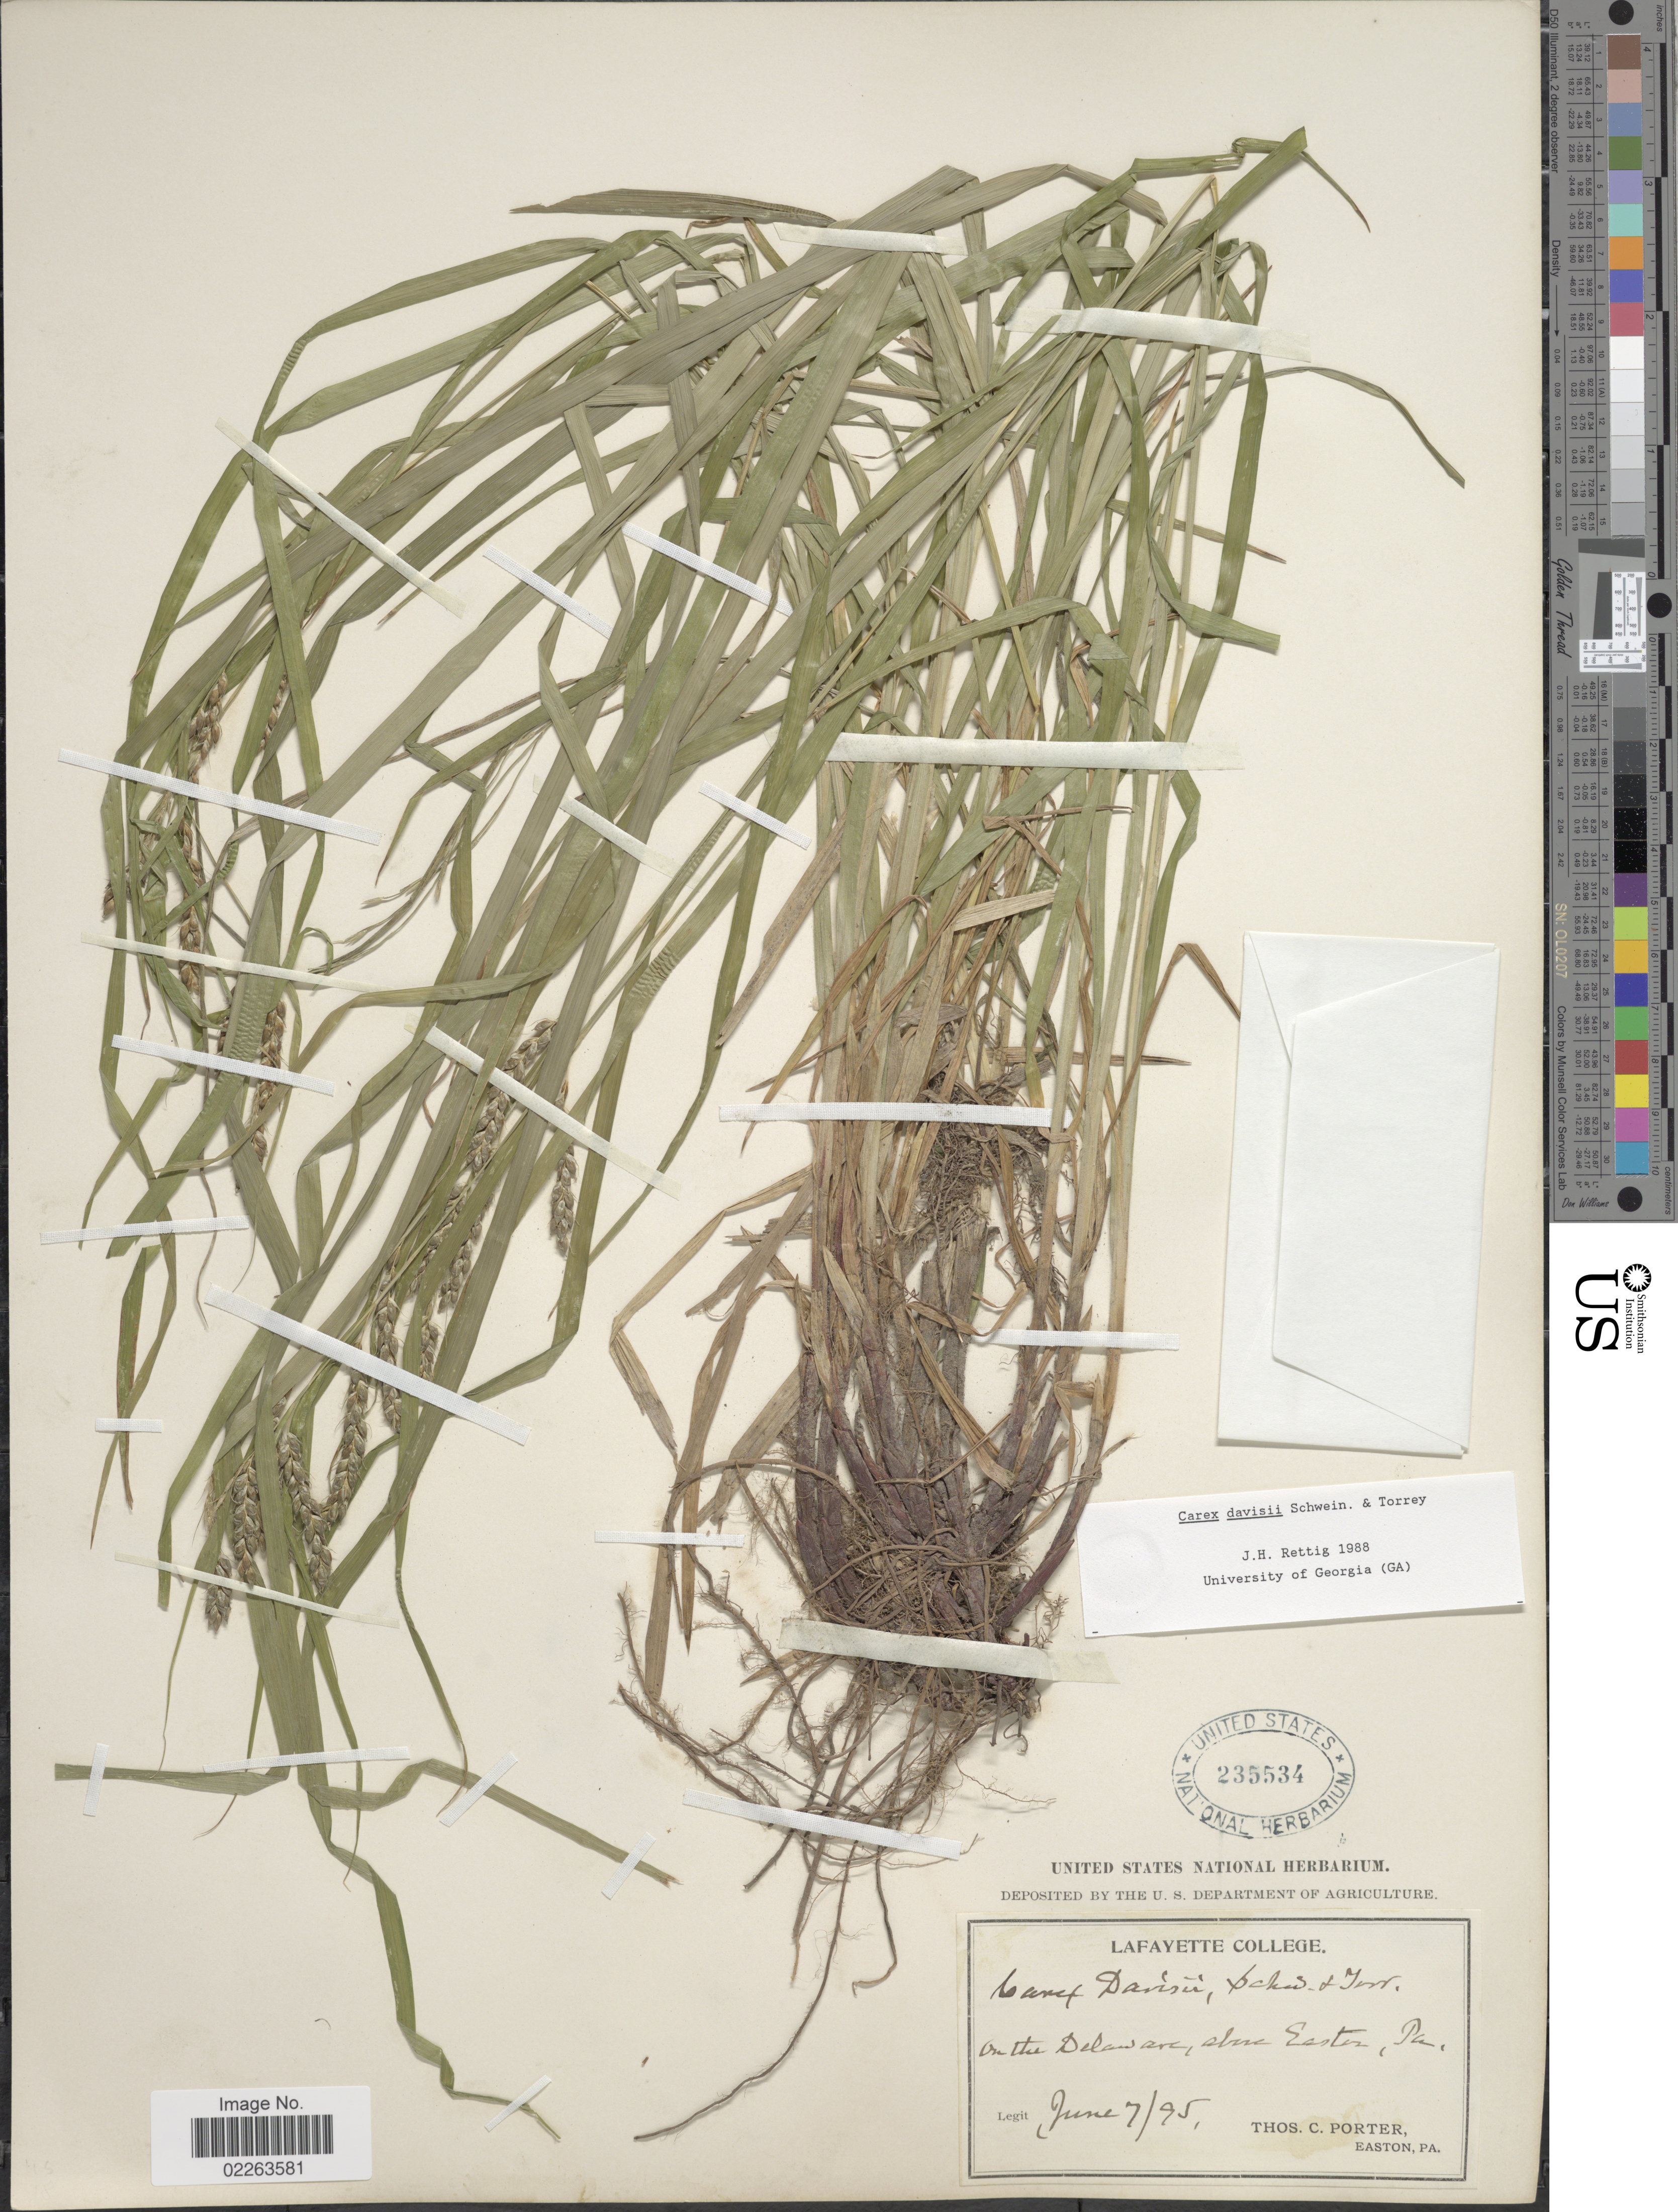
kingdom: Plantae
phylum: Tracheophyta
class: Liliopsida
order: Poales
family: Cyperaceae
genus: Carex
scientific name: Carex davisii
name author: Schwein. & Torr.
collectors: T. Porter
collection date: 1895-06-07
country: United States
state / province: Pennsylvania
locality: On the Delaware, above Easton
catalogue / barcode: US 235534